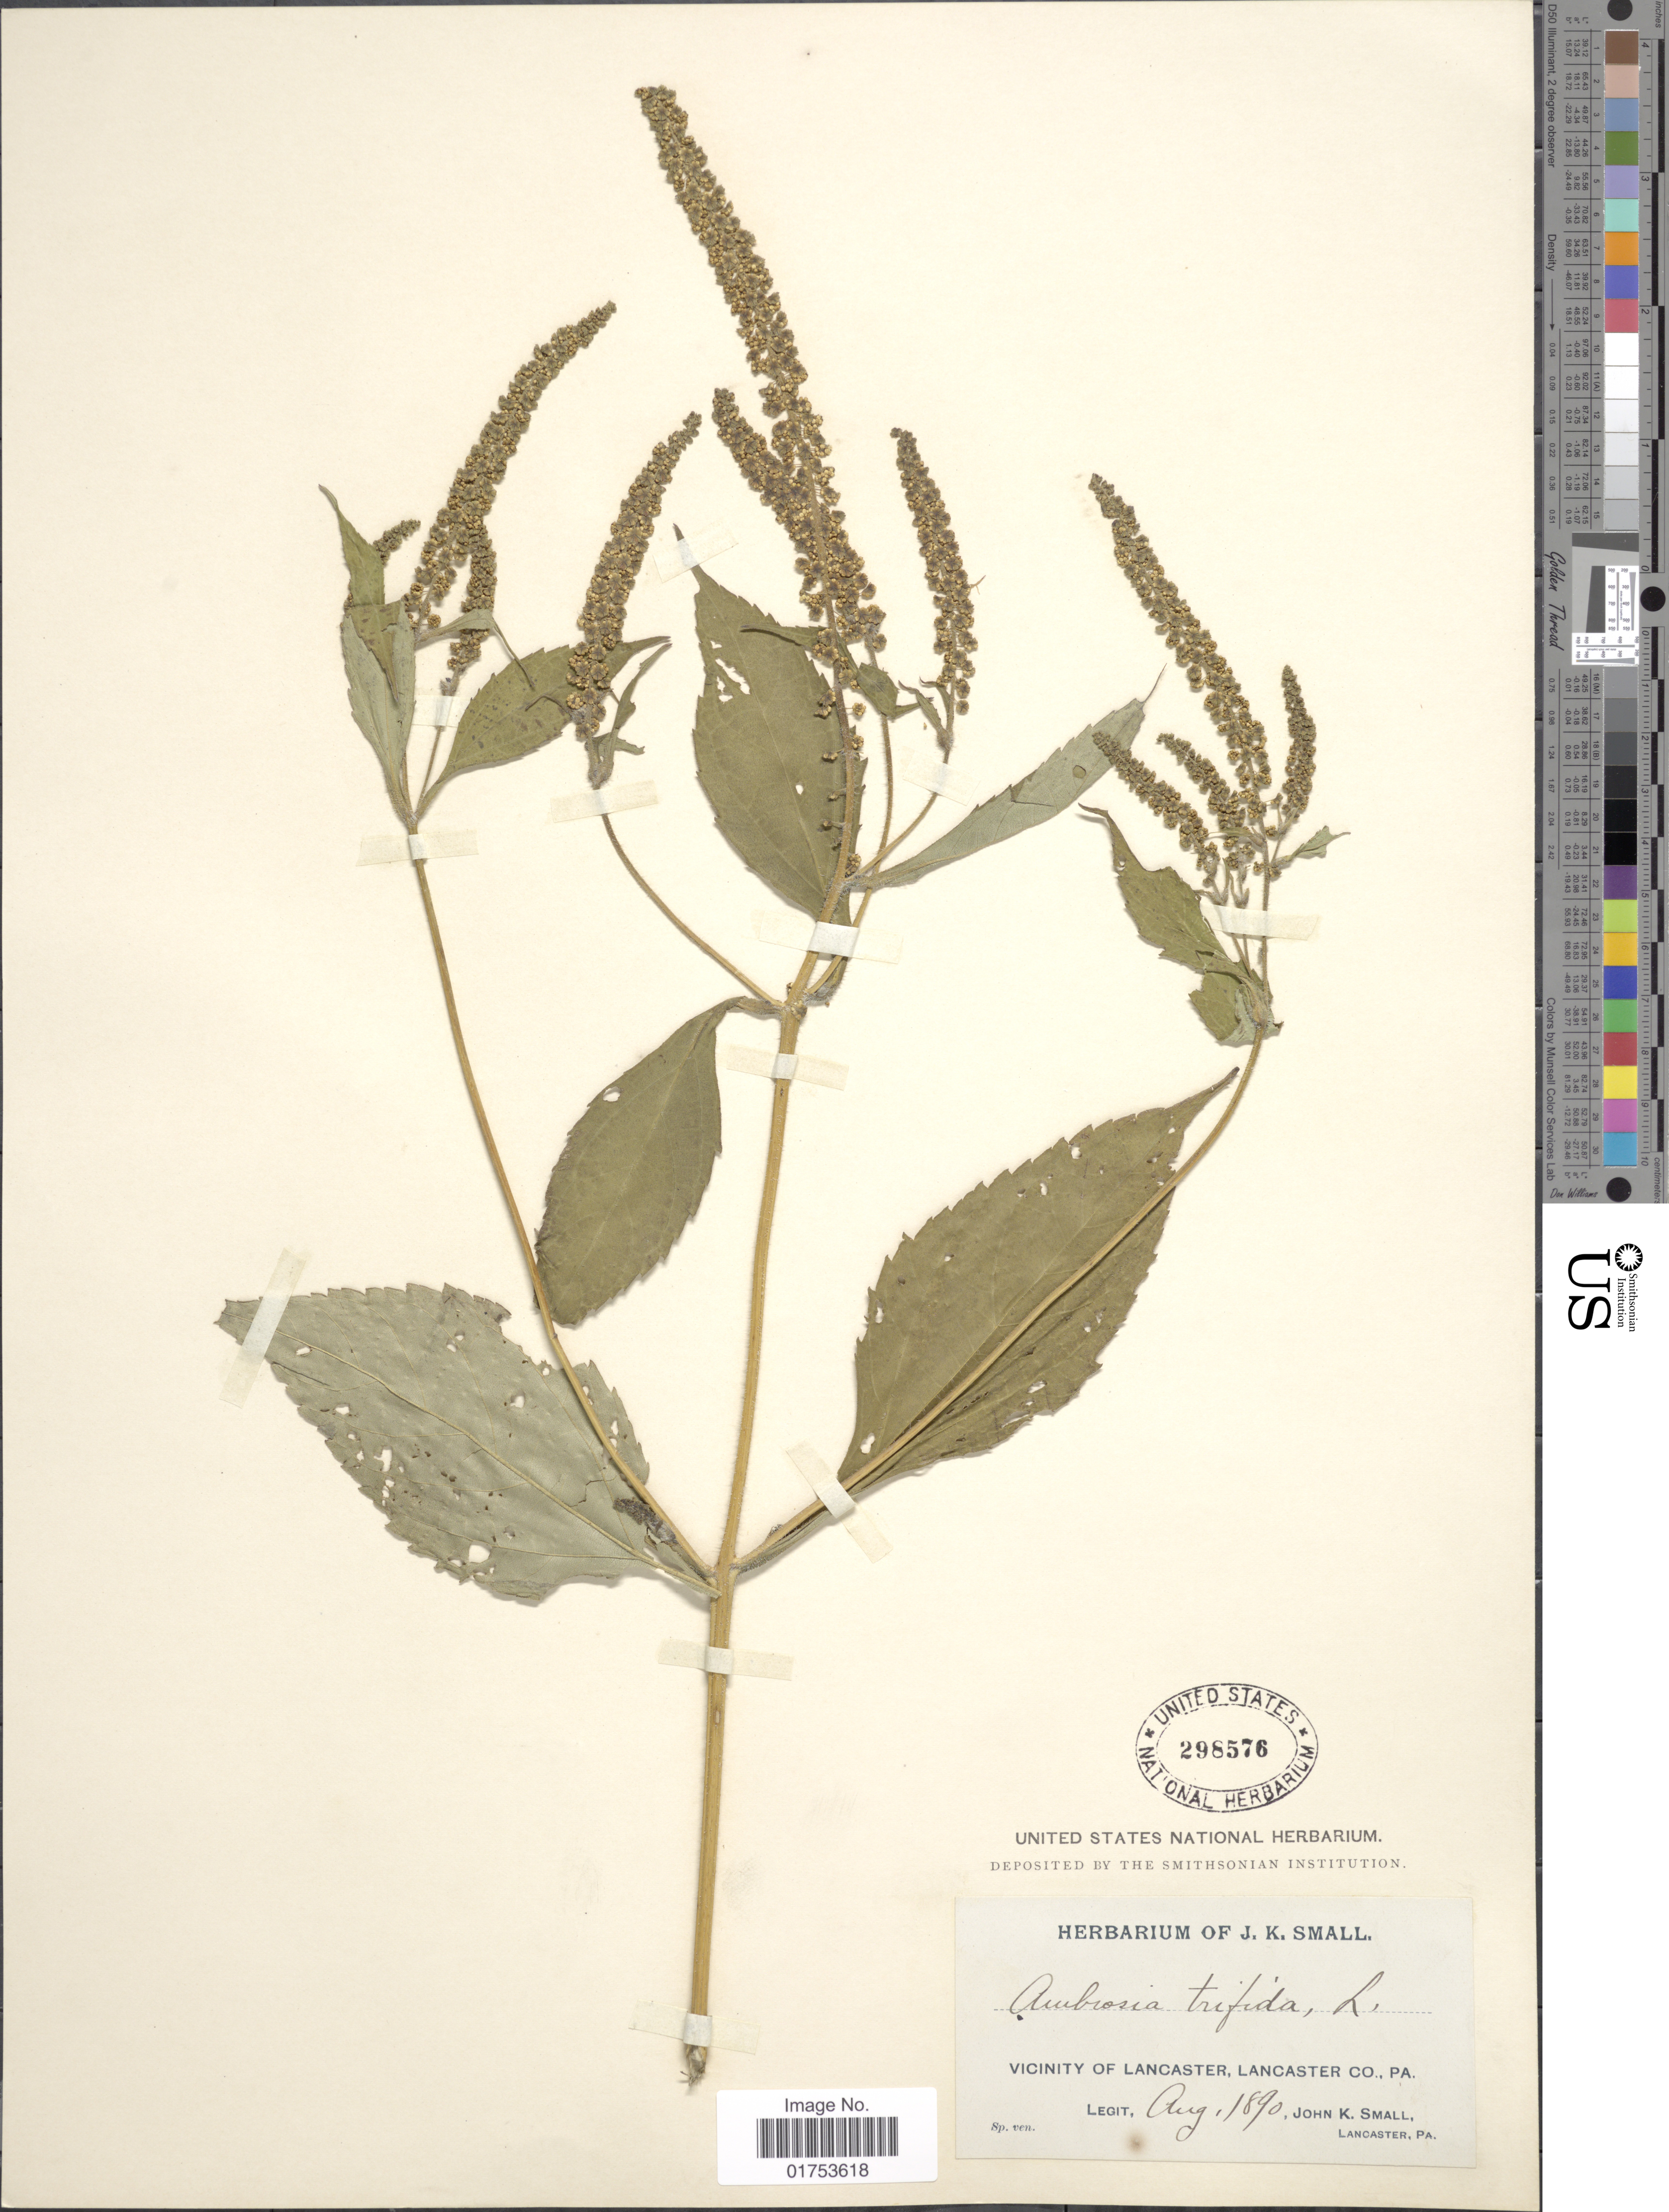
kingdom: Plantae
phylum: Tracheophyta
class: Magnoliopsida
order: Asterales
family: Asteraceae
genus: Ambrosia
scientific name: Ambrosia trifida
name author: L.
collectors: J. K. Small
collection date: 1890-08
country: United States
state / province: Pennsylvania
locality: Vicinity of Lancaster, Lancaster Co., PA.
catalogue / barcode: US 298576